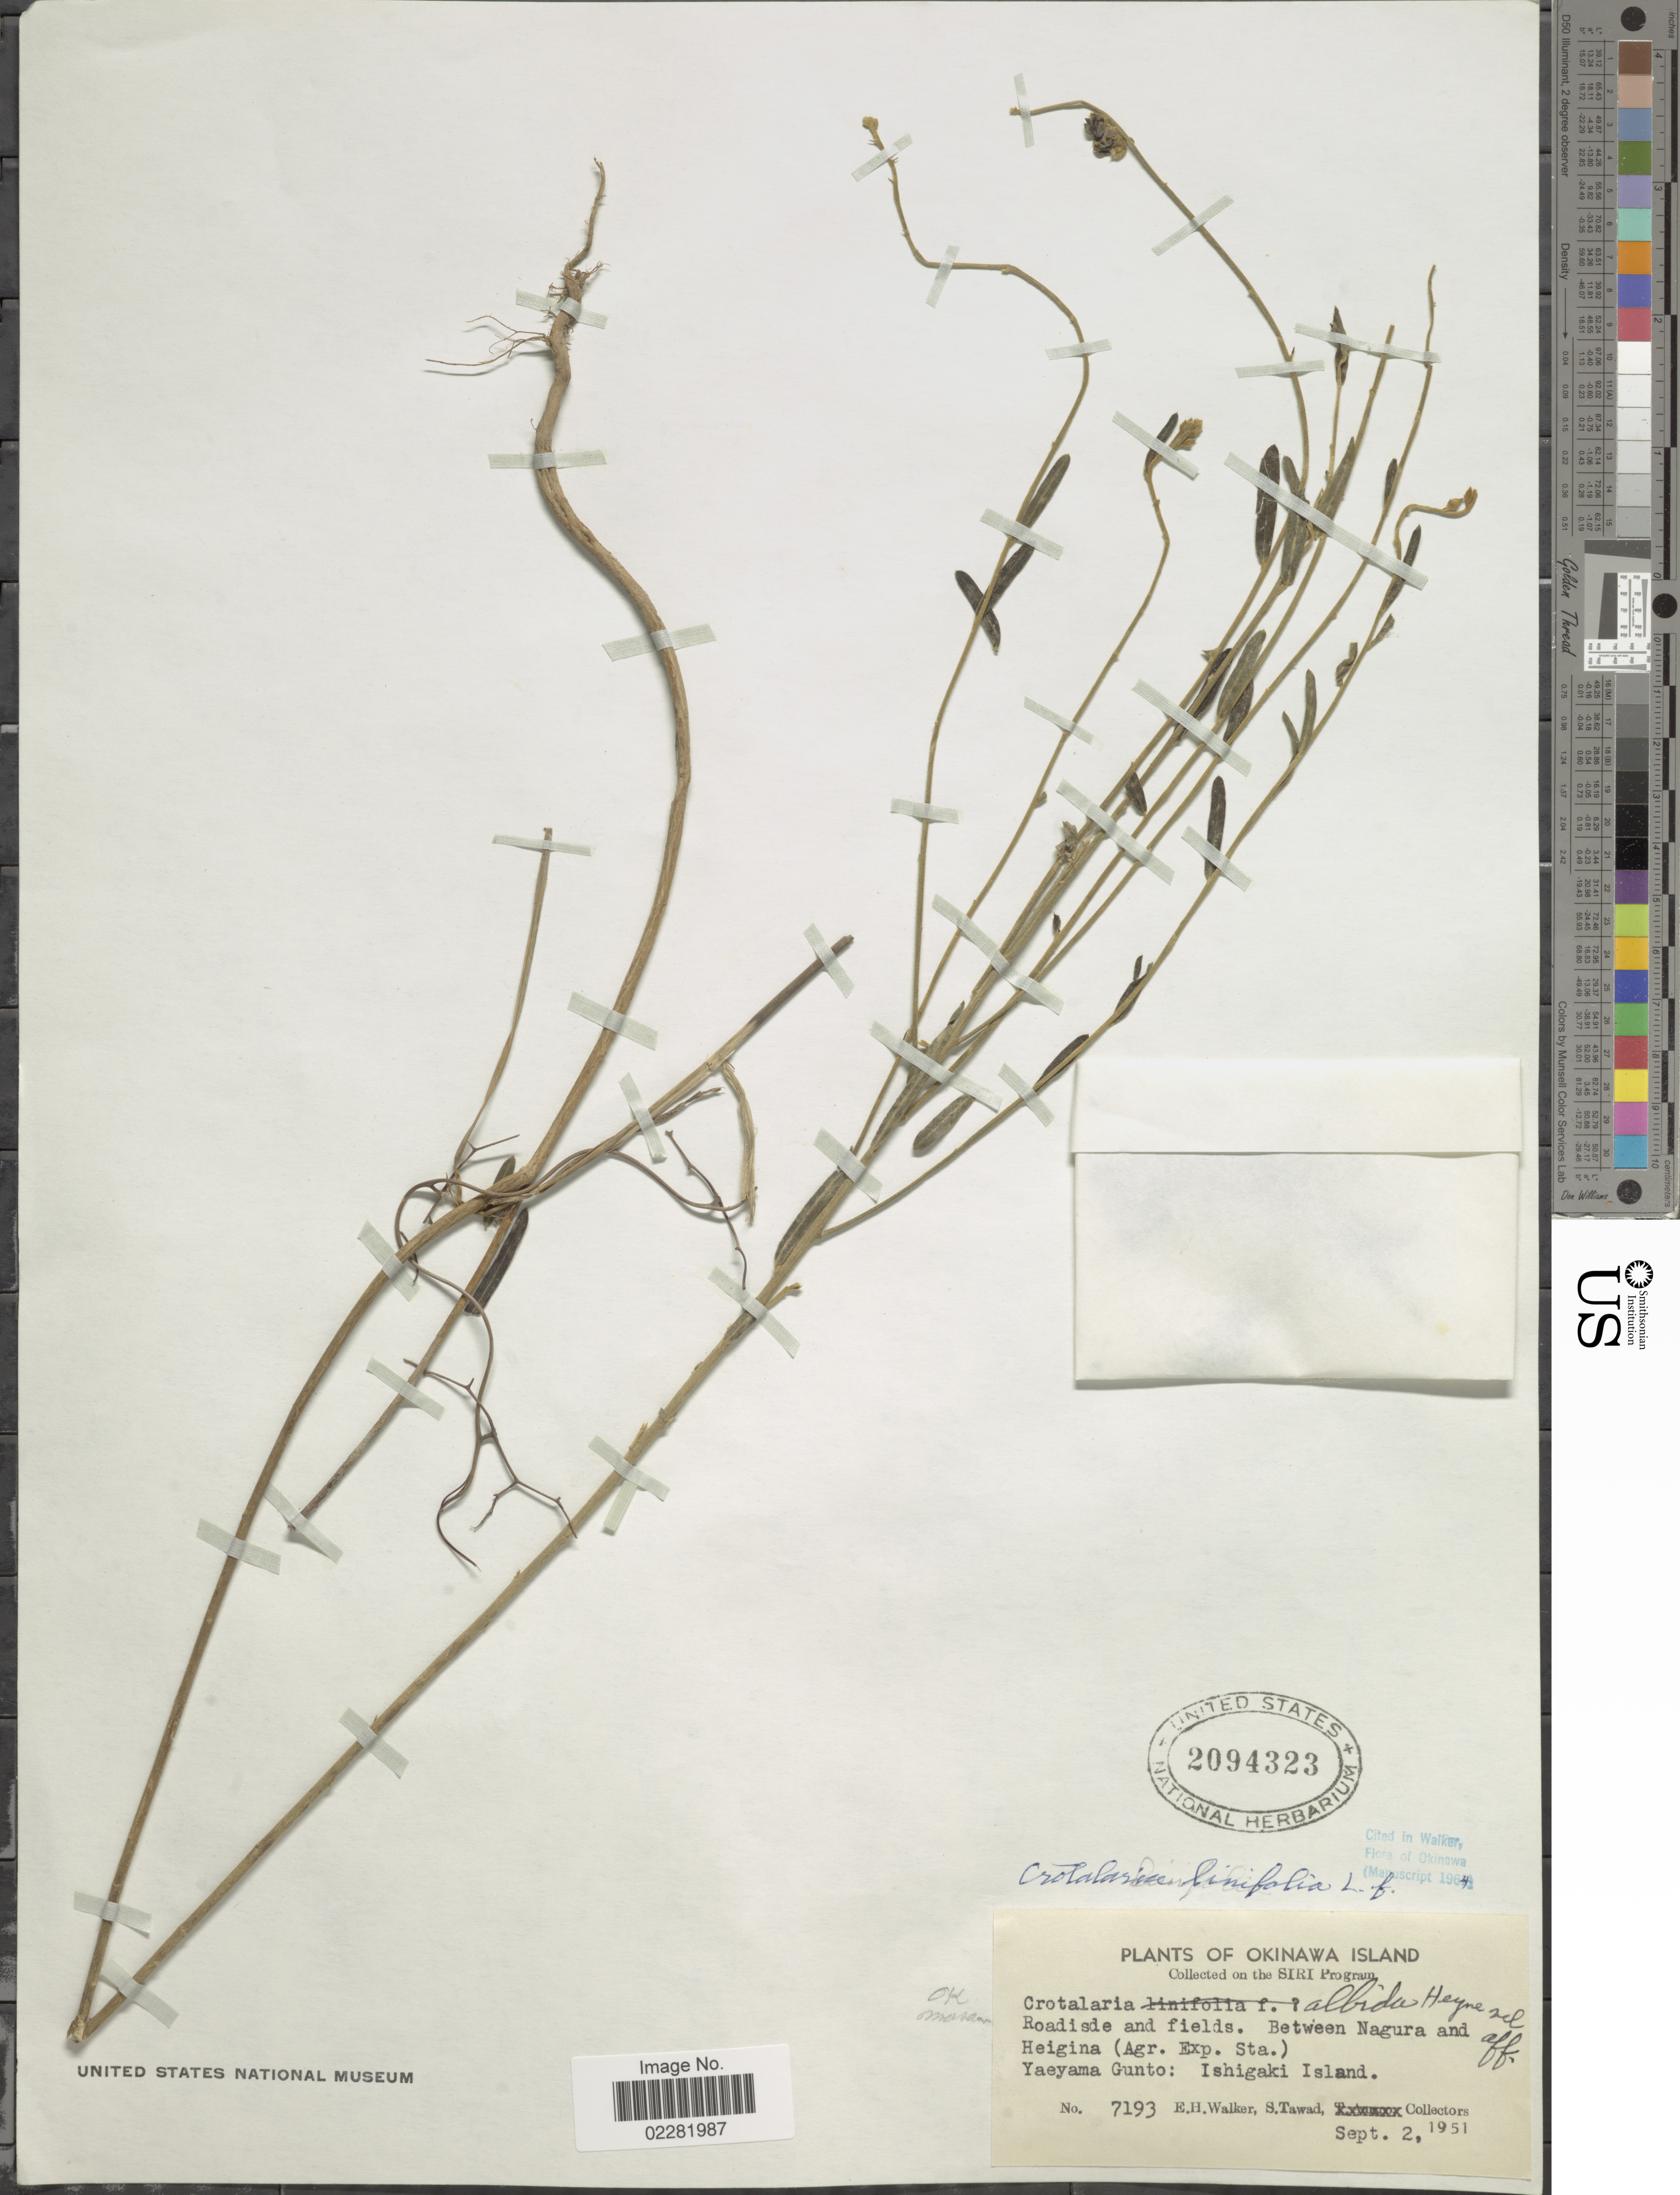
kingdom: Plantae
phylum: Tracheophyta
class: Magnoliopsida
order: Fabales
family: Fabaceae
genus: Crotalaria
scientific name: Crotalaria linifolia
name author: L. f.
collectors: E. H. Walker & S. Tawad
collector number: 7193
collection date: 1951-09-02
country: Japan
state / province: Okinawa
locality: Okinawa Island, Yaeyama Gunto: Ishigaki Island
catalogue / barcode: US 2094323